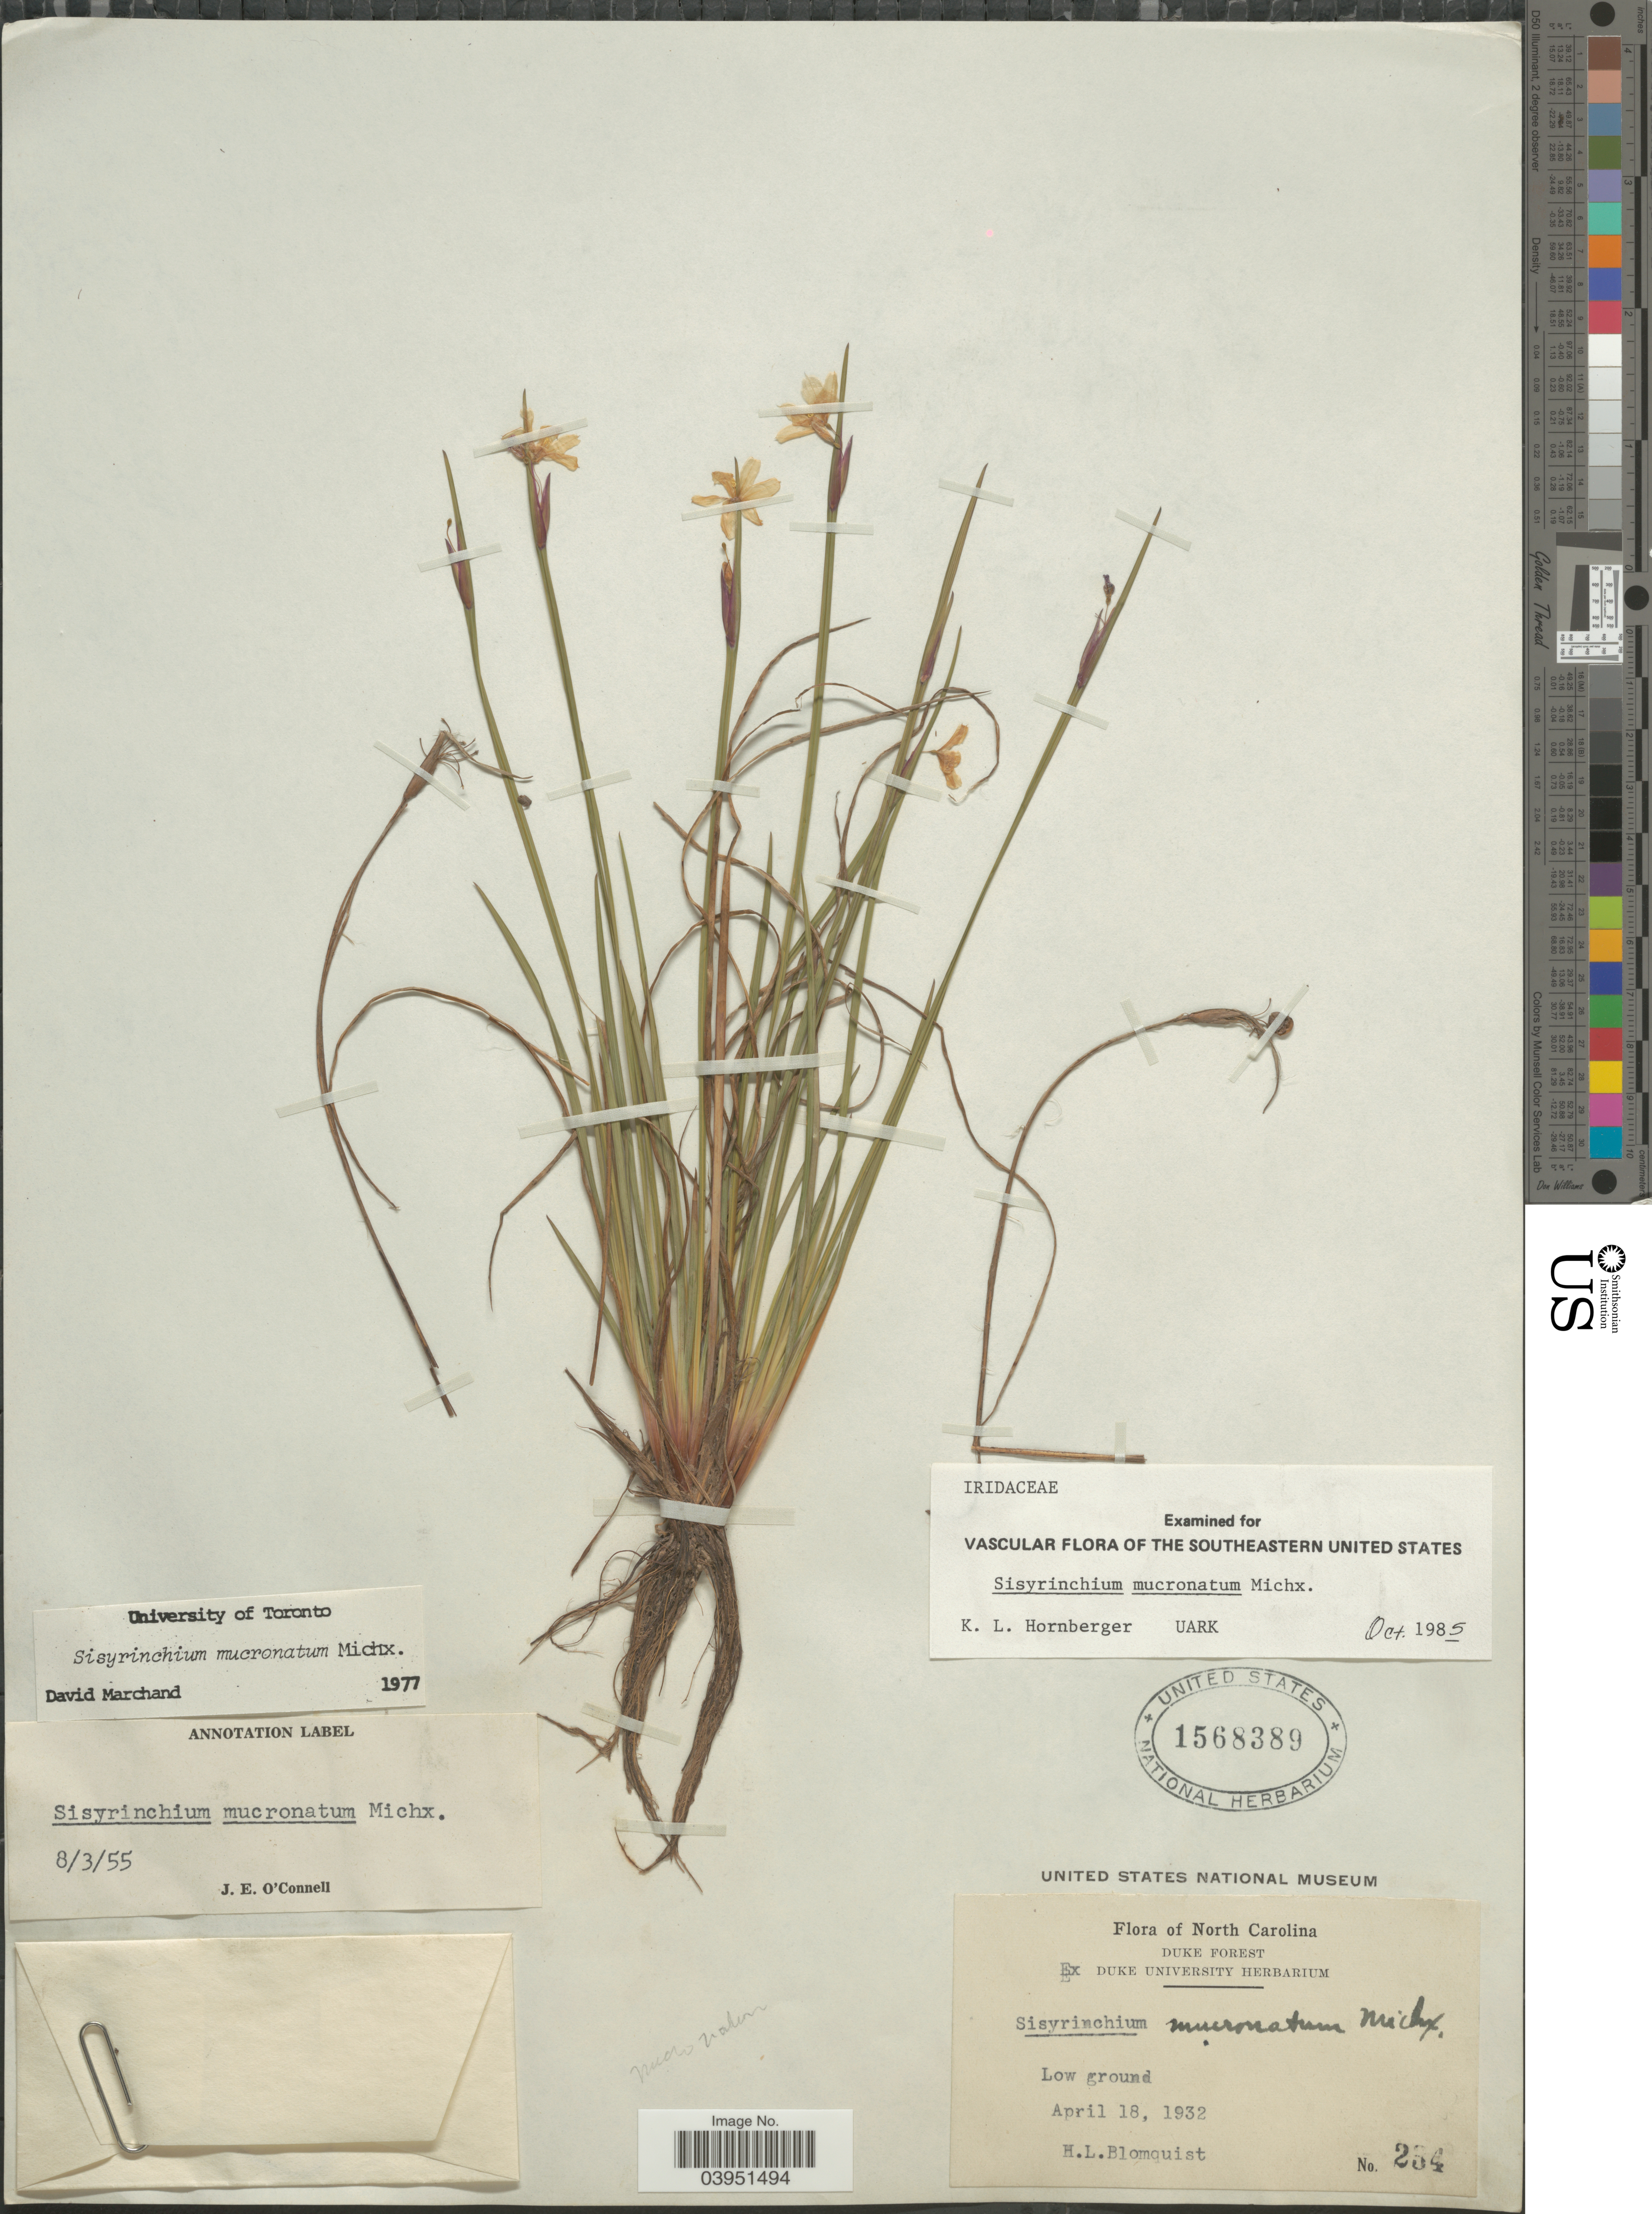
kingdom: Plantae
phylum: Tracheophyta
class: Liliopsida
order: Asparagales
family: Iridaceae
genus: Sisyrinchium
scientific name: Sisyrinchium mucronatum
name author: Michx.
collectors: H. Blomquist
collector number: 254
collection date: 1932-04-18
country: United States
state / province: North Carolina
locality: Low ground.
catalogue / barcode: US 1568389